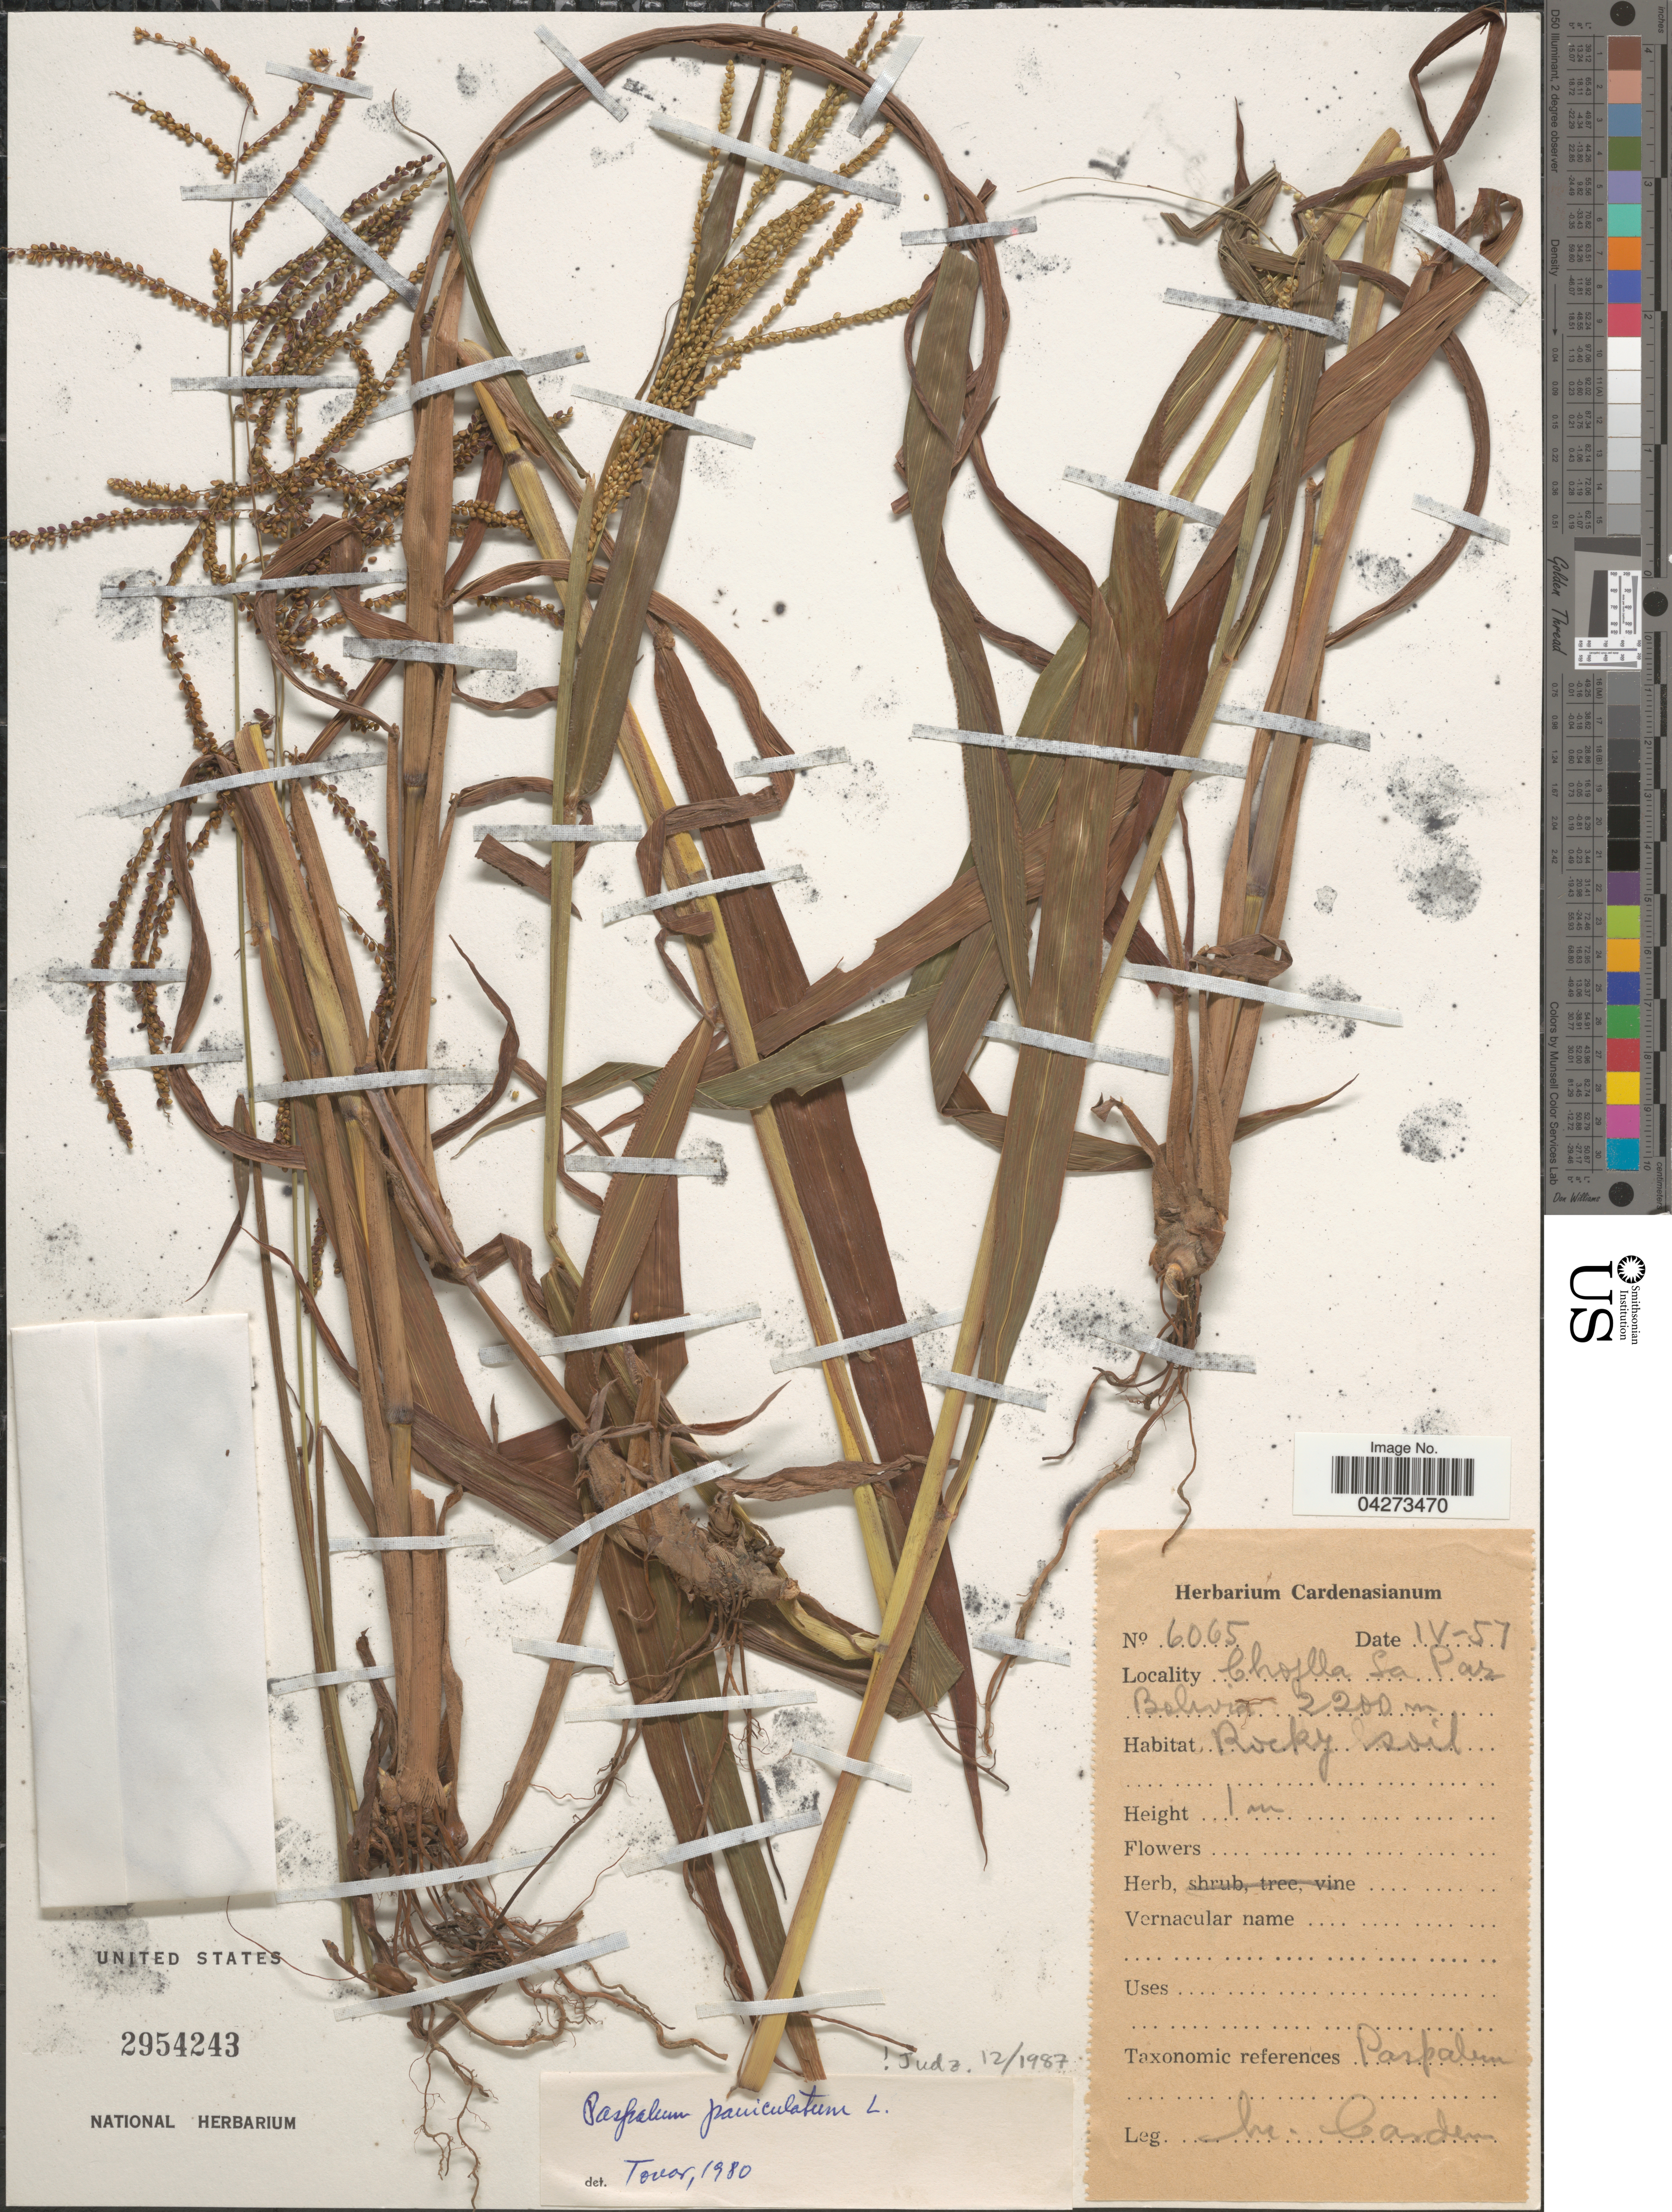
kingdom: Plantae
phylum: Tracheophyta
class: Liliopsida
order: Poales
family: Poaceae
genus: Paspalum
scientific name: Paspalum paniculatum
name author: L.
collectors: M. Cárdenas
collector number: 6065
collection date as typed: Transcribed d/m/y: /4/57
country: Bolivia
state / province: La Paz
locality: Choylla.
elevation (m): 2200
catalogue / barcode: US 2954243